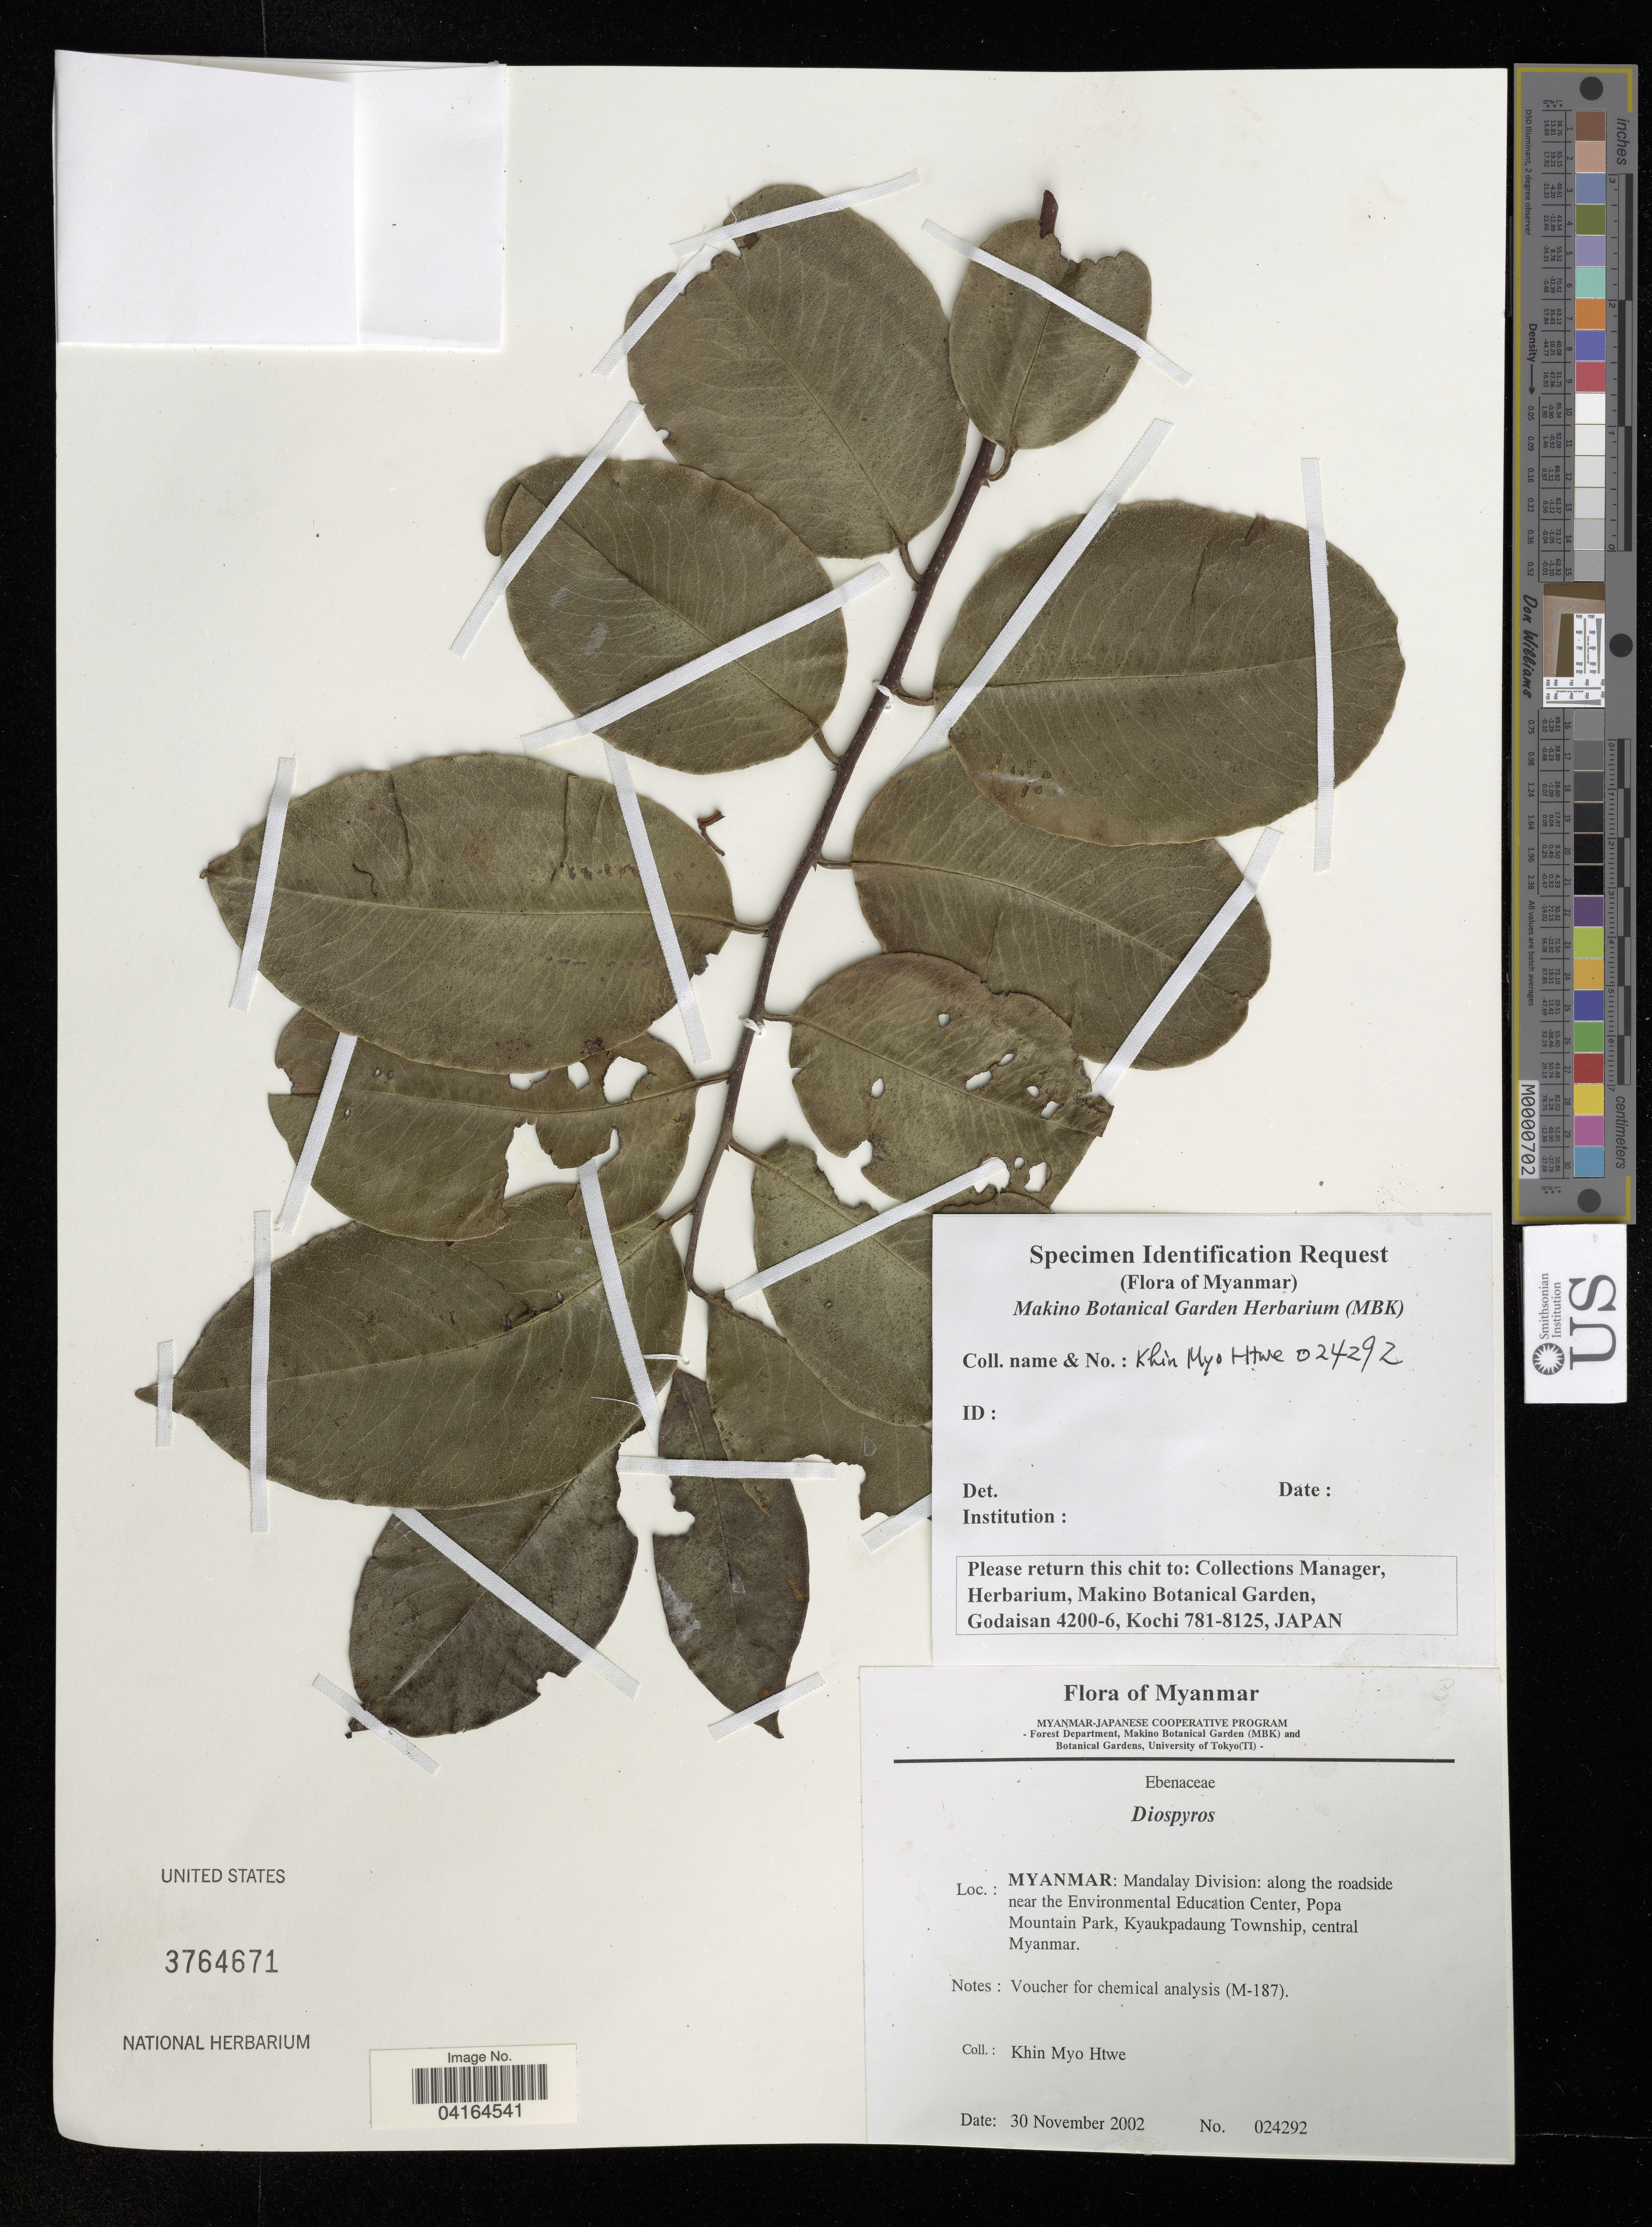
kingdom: Plantae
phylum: Tracheophyta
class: Magnoliopsida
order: Ericales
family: Ebenaceae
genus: Diospyros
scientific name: Diospyros sp.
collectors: K. Htwe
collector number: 024292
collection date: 2002-11-30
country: Myanmar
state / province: Mandalay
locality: Mandalay Division: along the roadside near the Environmental Education Center, Popa Mountain Park, Kyaukpadaung Township, central Myanmar.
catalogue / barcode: US 3764671